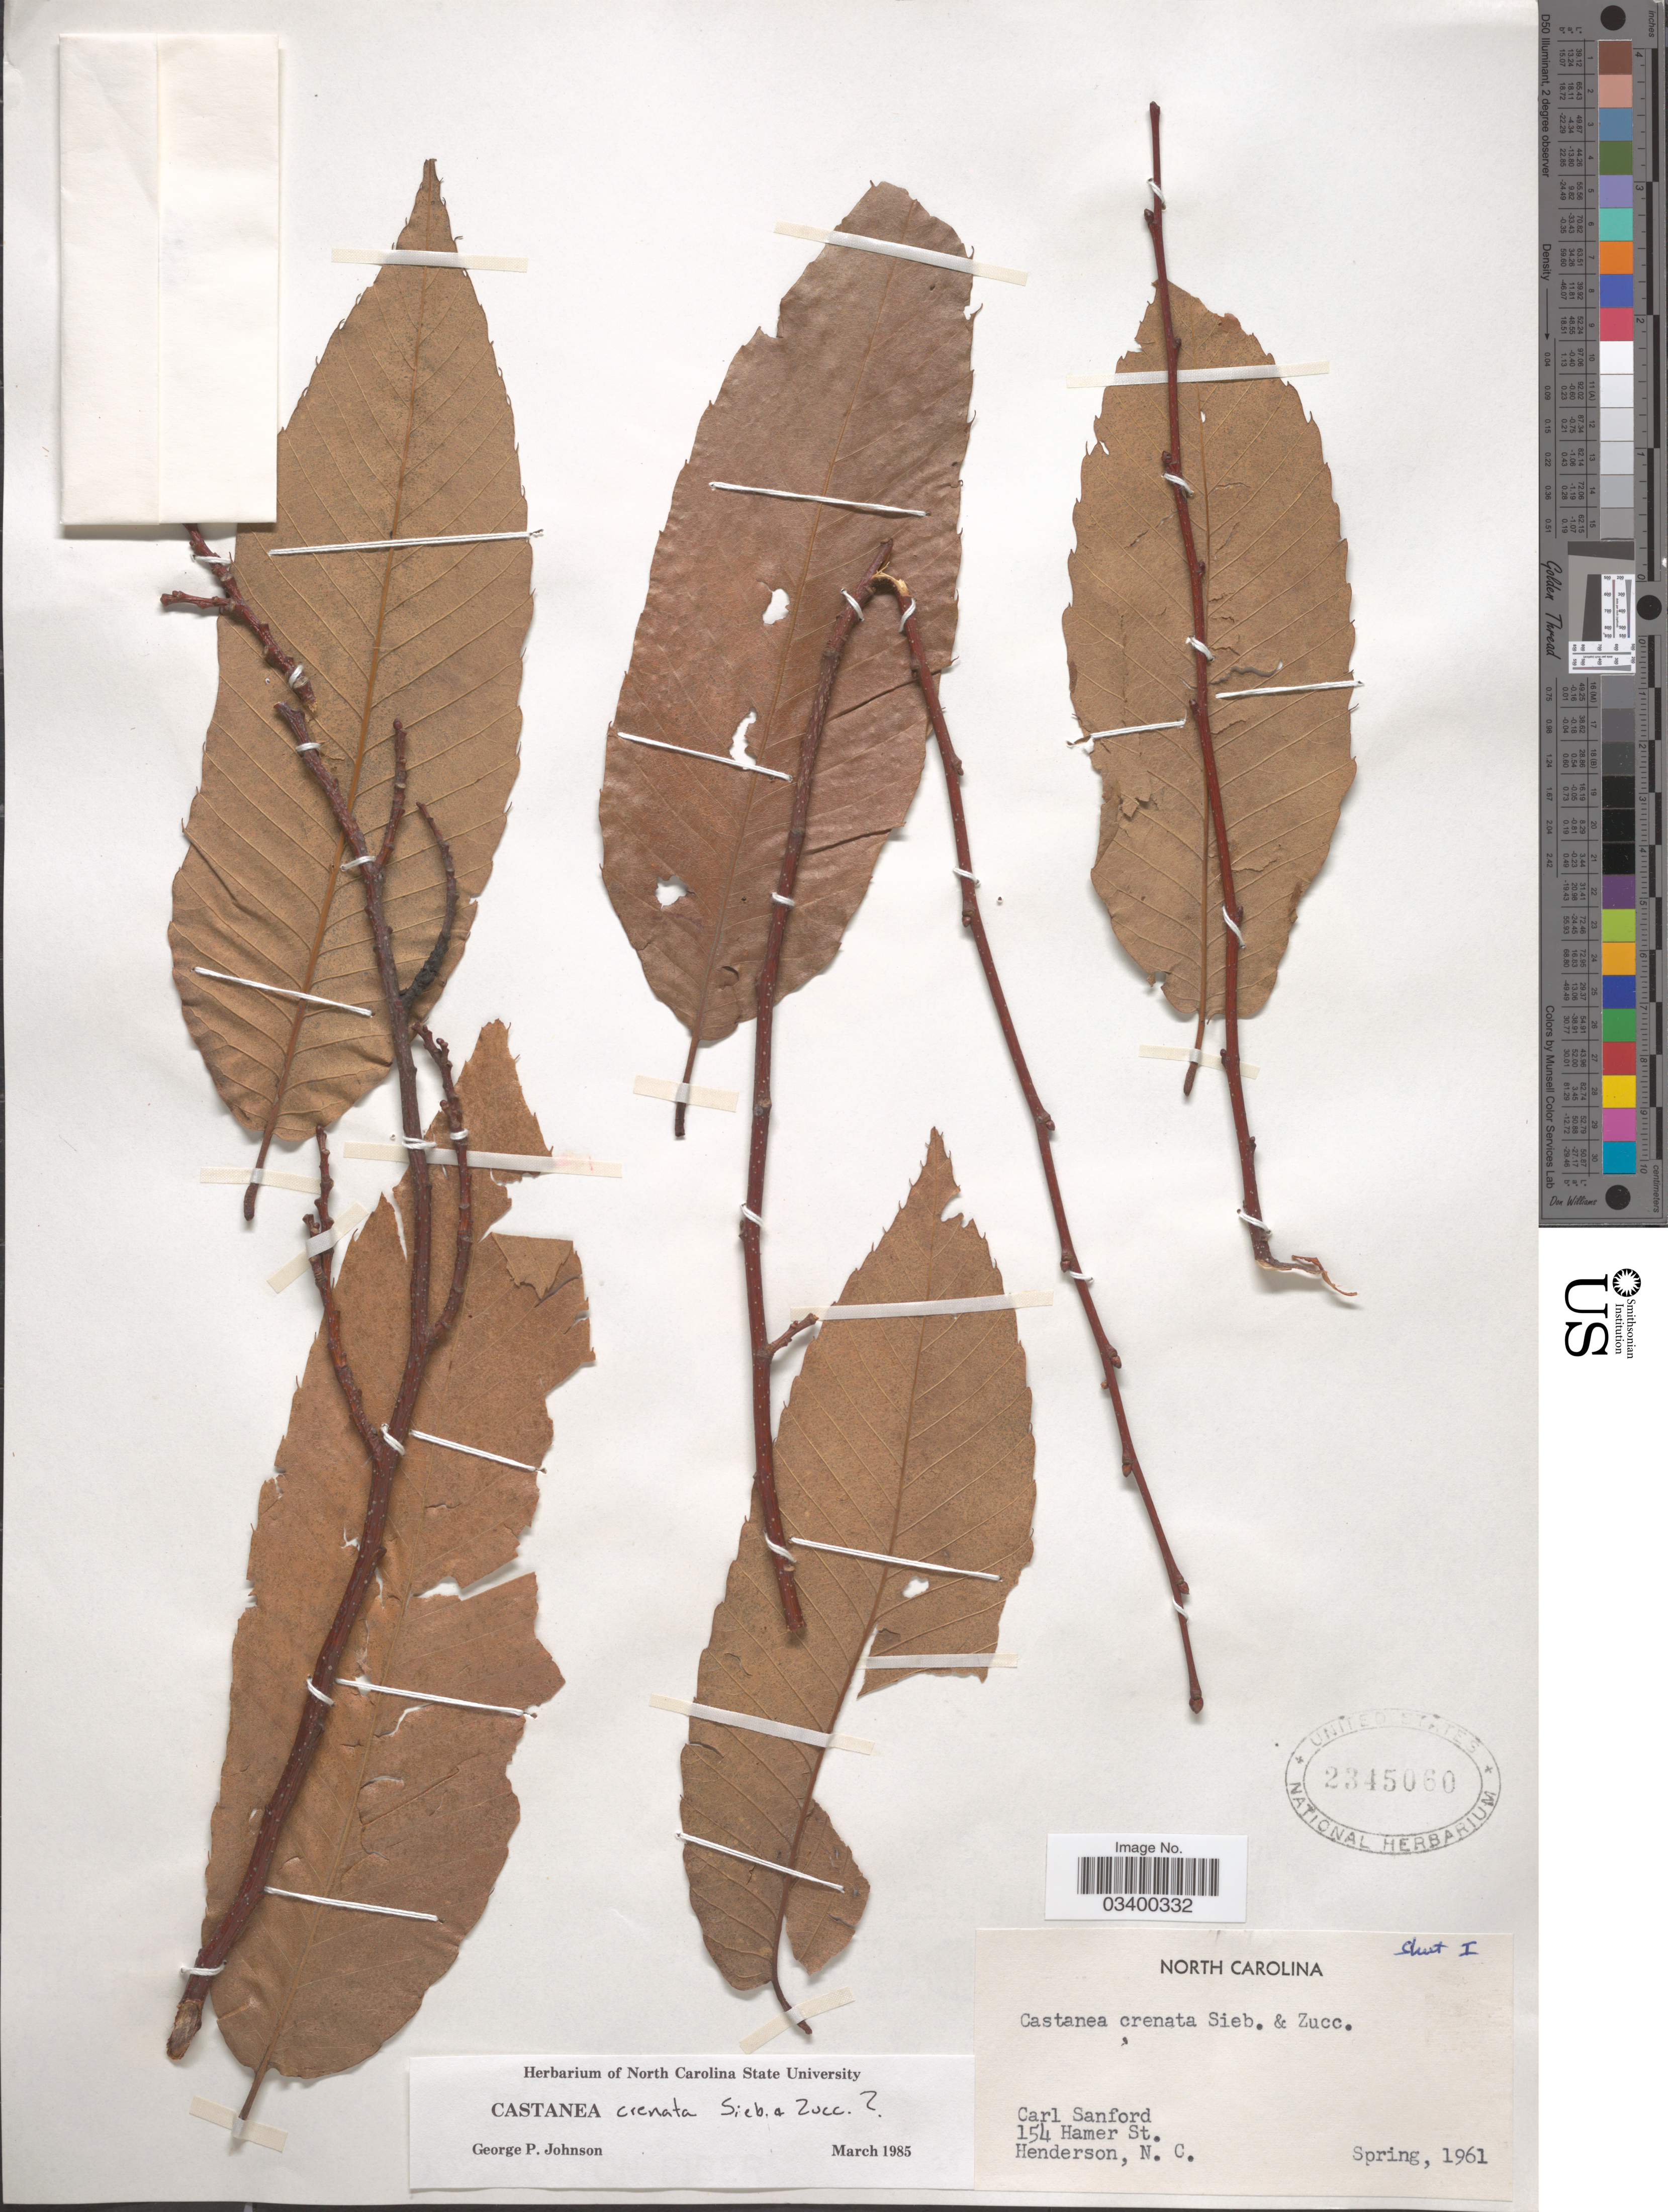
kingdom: Plantae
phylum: Tracheophyta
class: Magnoliopsida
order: Fagales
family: Fagaceae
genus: Castanea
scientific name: Castanea crenata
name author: Siebold & Zucc.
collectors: C. Sanford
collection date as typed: Spring, 1961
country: United States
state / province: North Carolina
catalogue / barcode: US 2345060